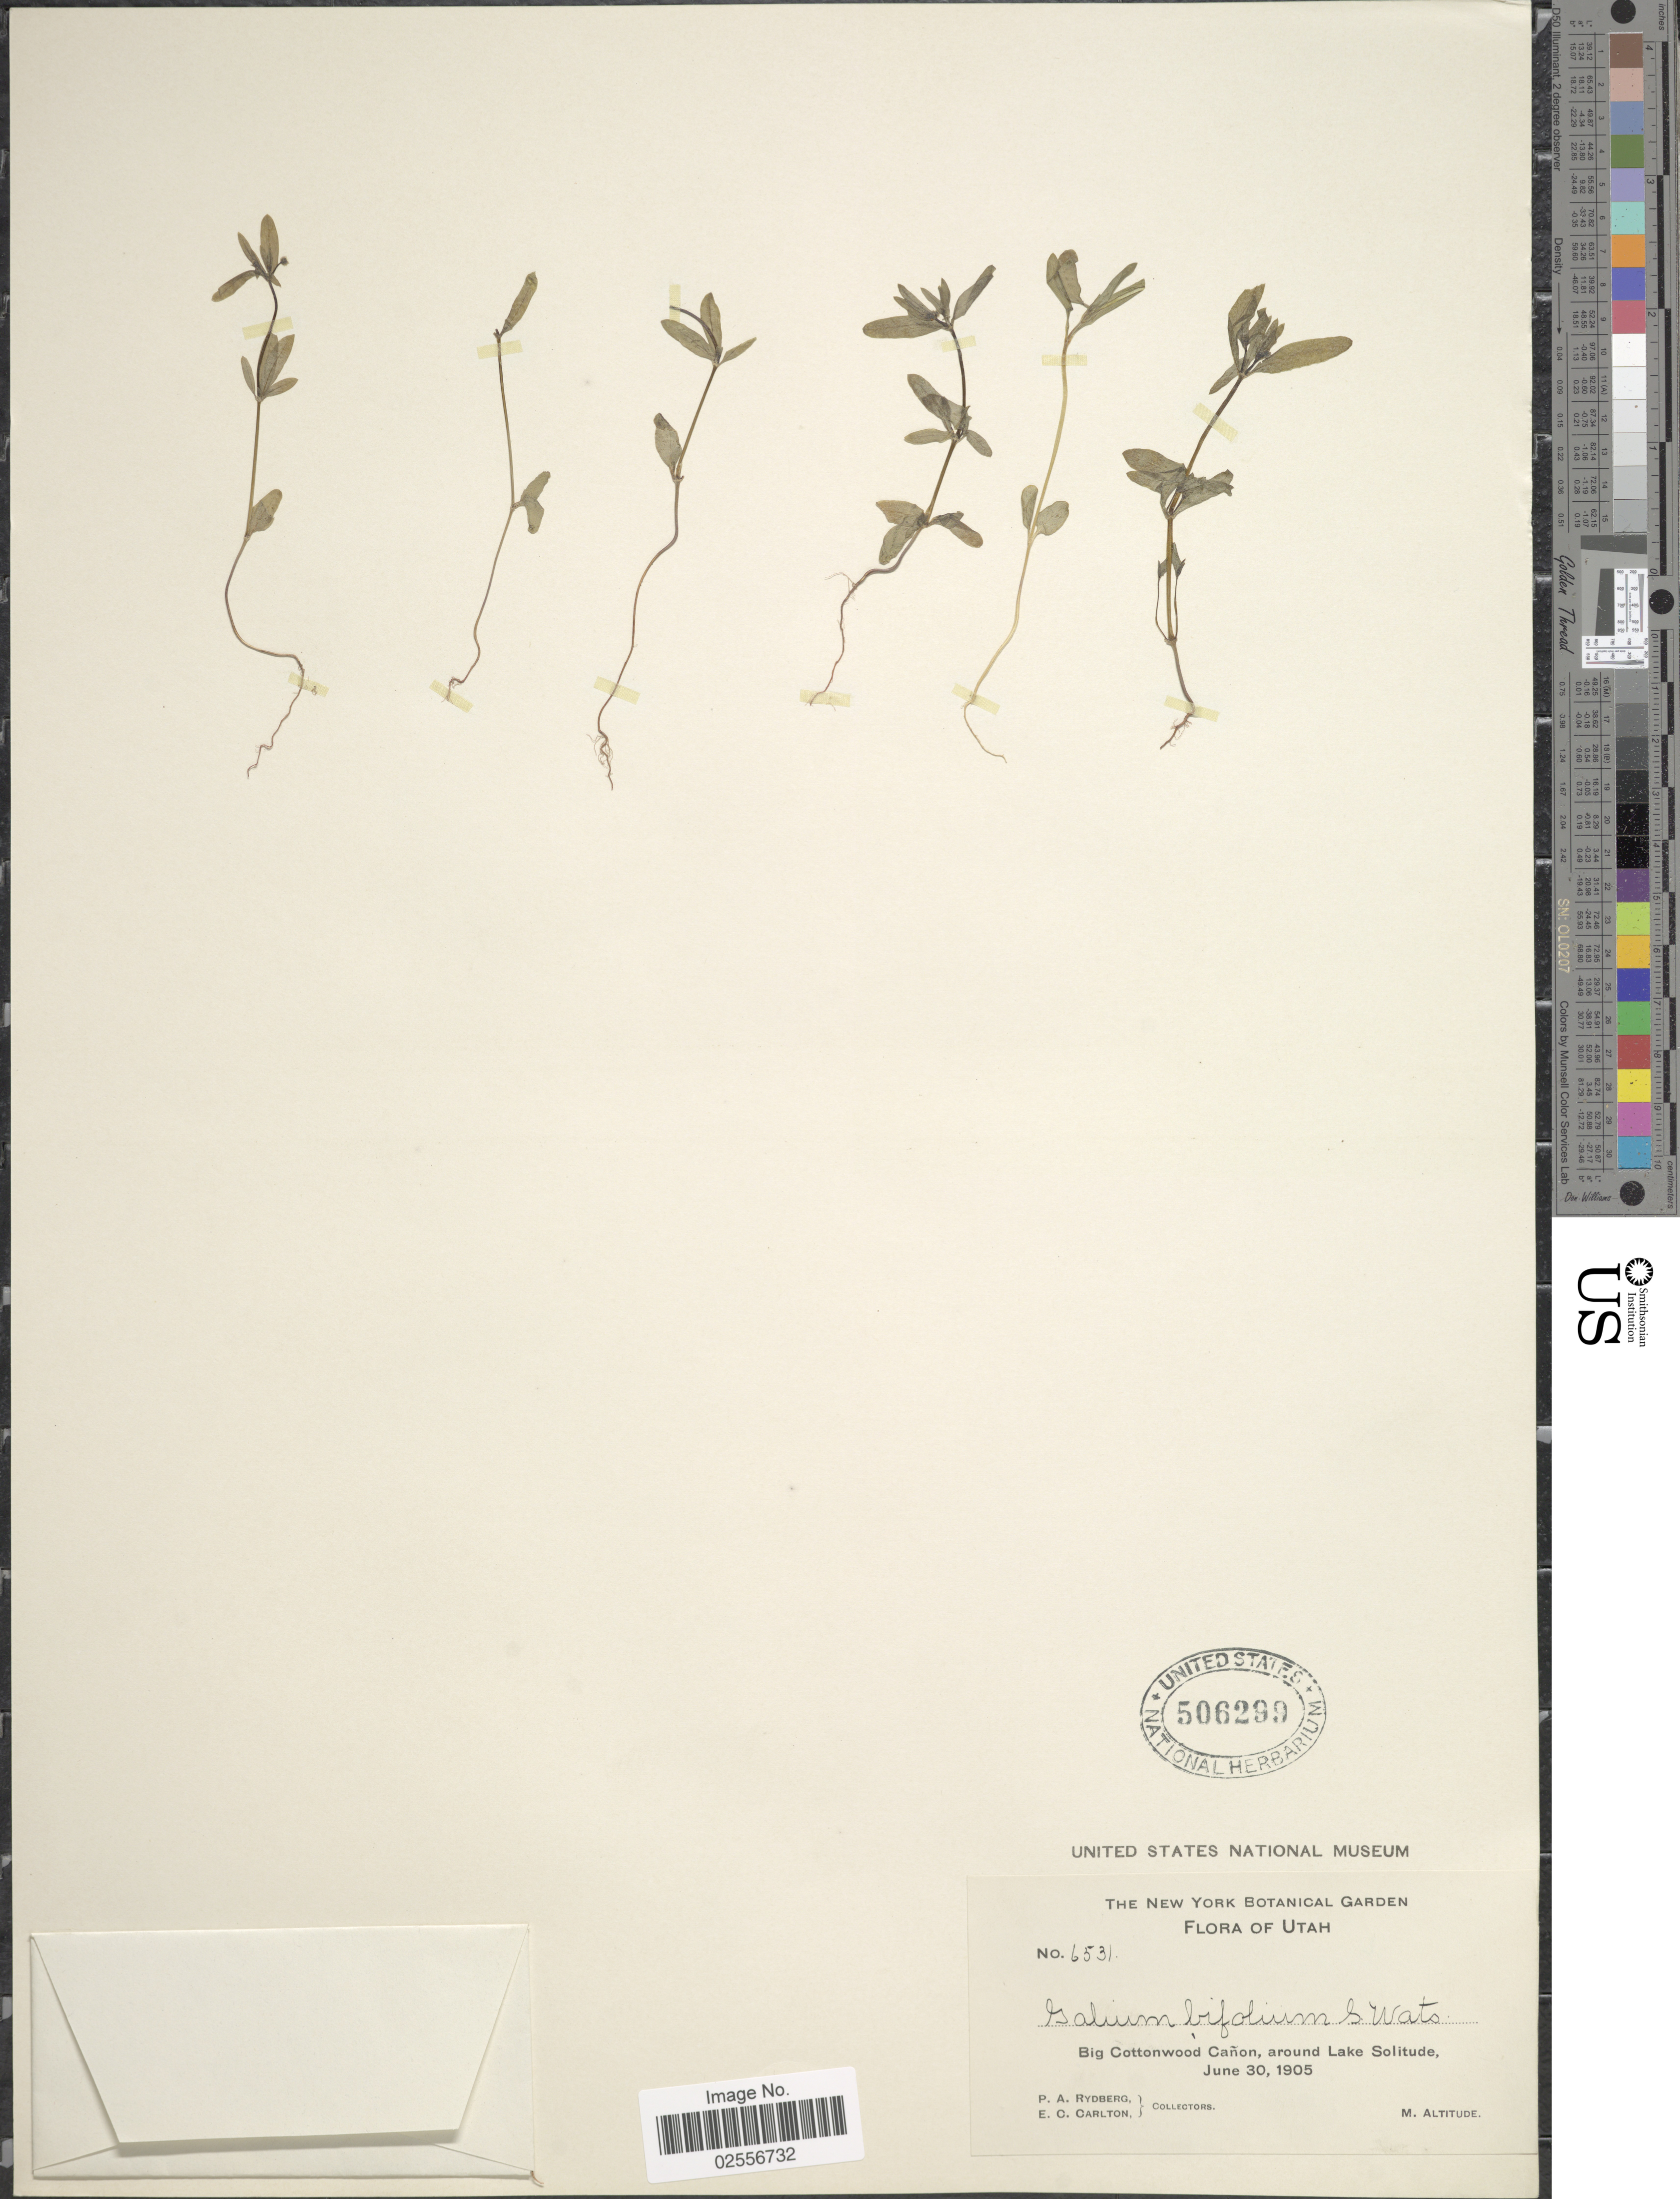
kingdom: Plantae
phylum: Tracheophyta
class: Magnoliopsida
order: Gentianales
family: Rubiaceae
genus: Galium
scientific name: Galium bifolium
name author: S. Watson in C. King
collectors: P. A. Rydberg & E. Carlton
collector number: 6531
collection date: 1905-06-30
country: United States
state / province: Utah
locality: Big Cottonwood Cañon, around Lake Solitude.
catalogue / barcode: US 506299